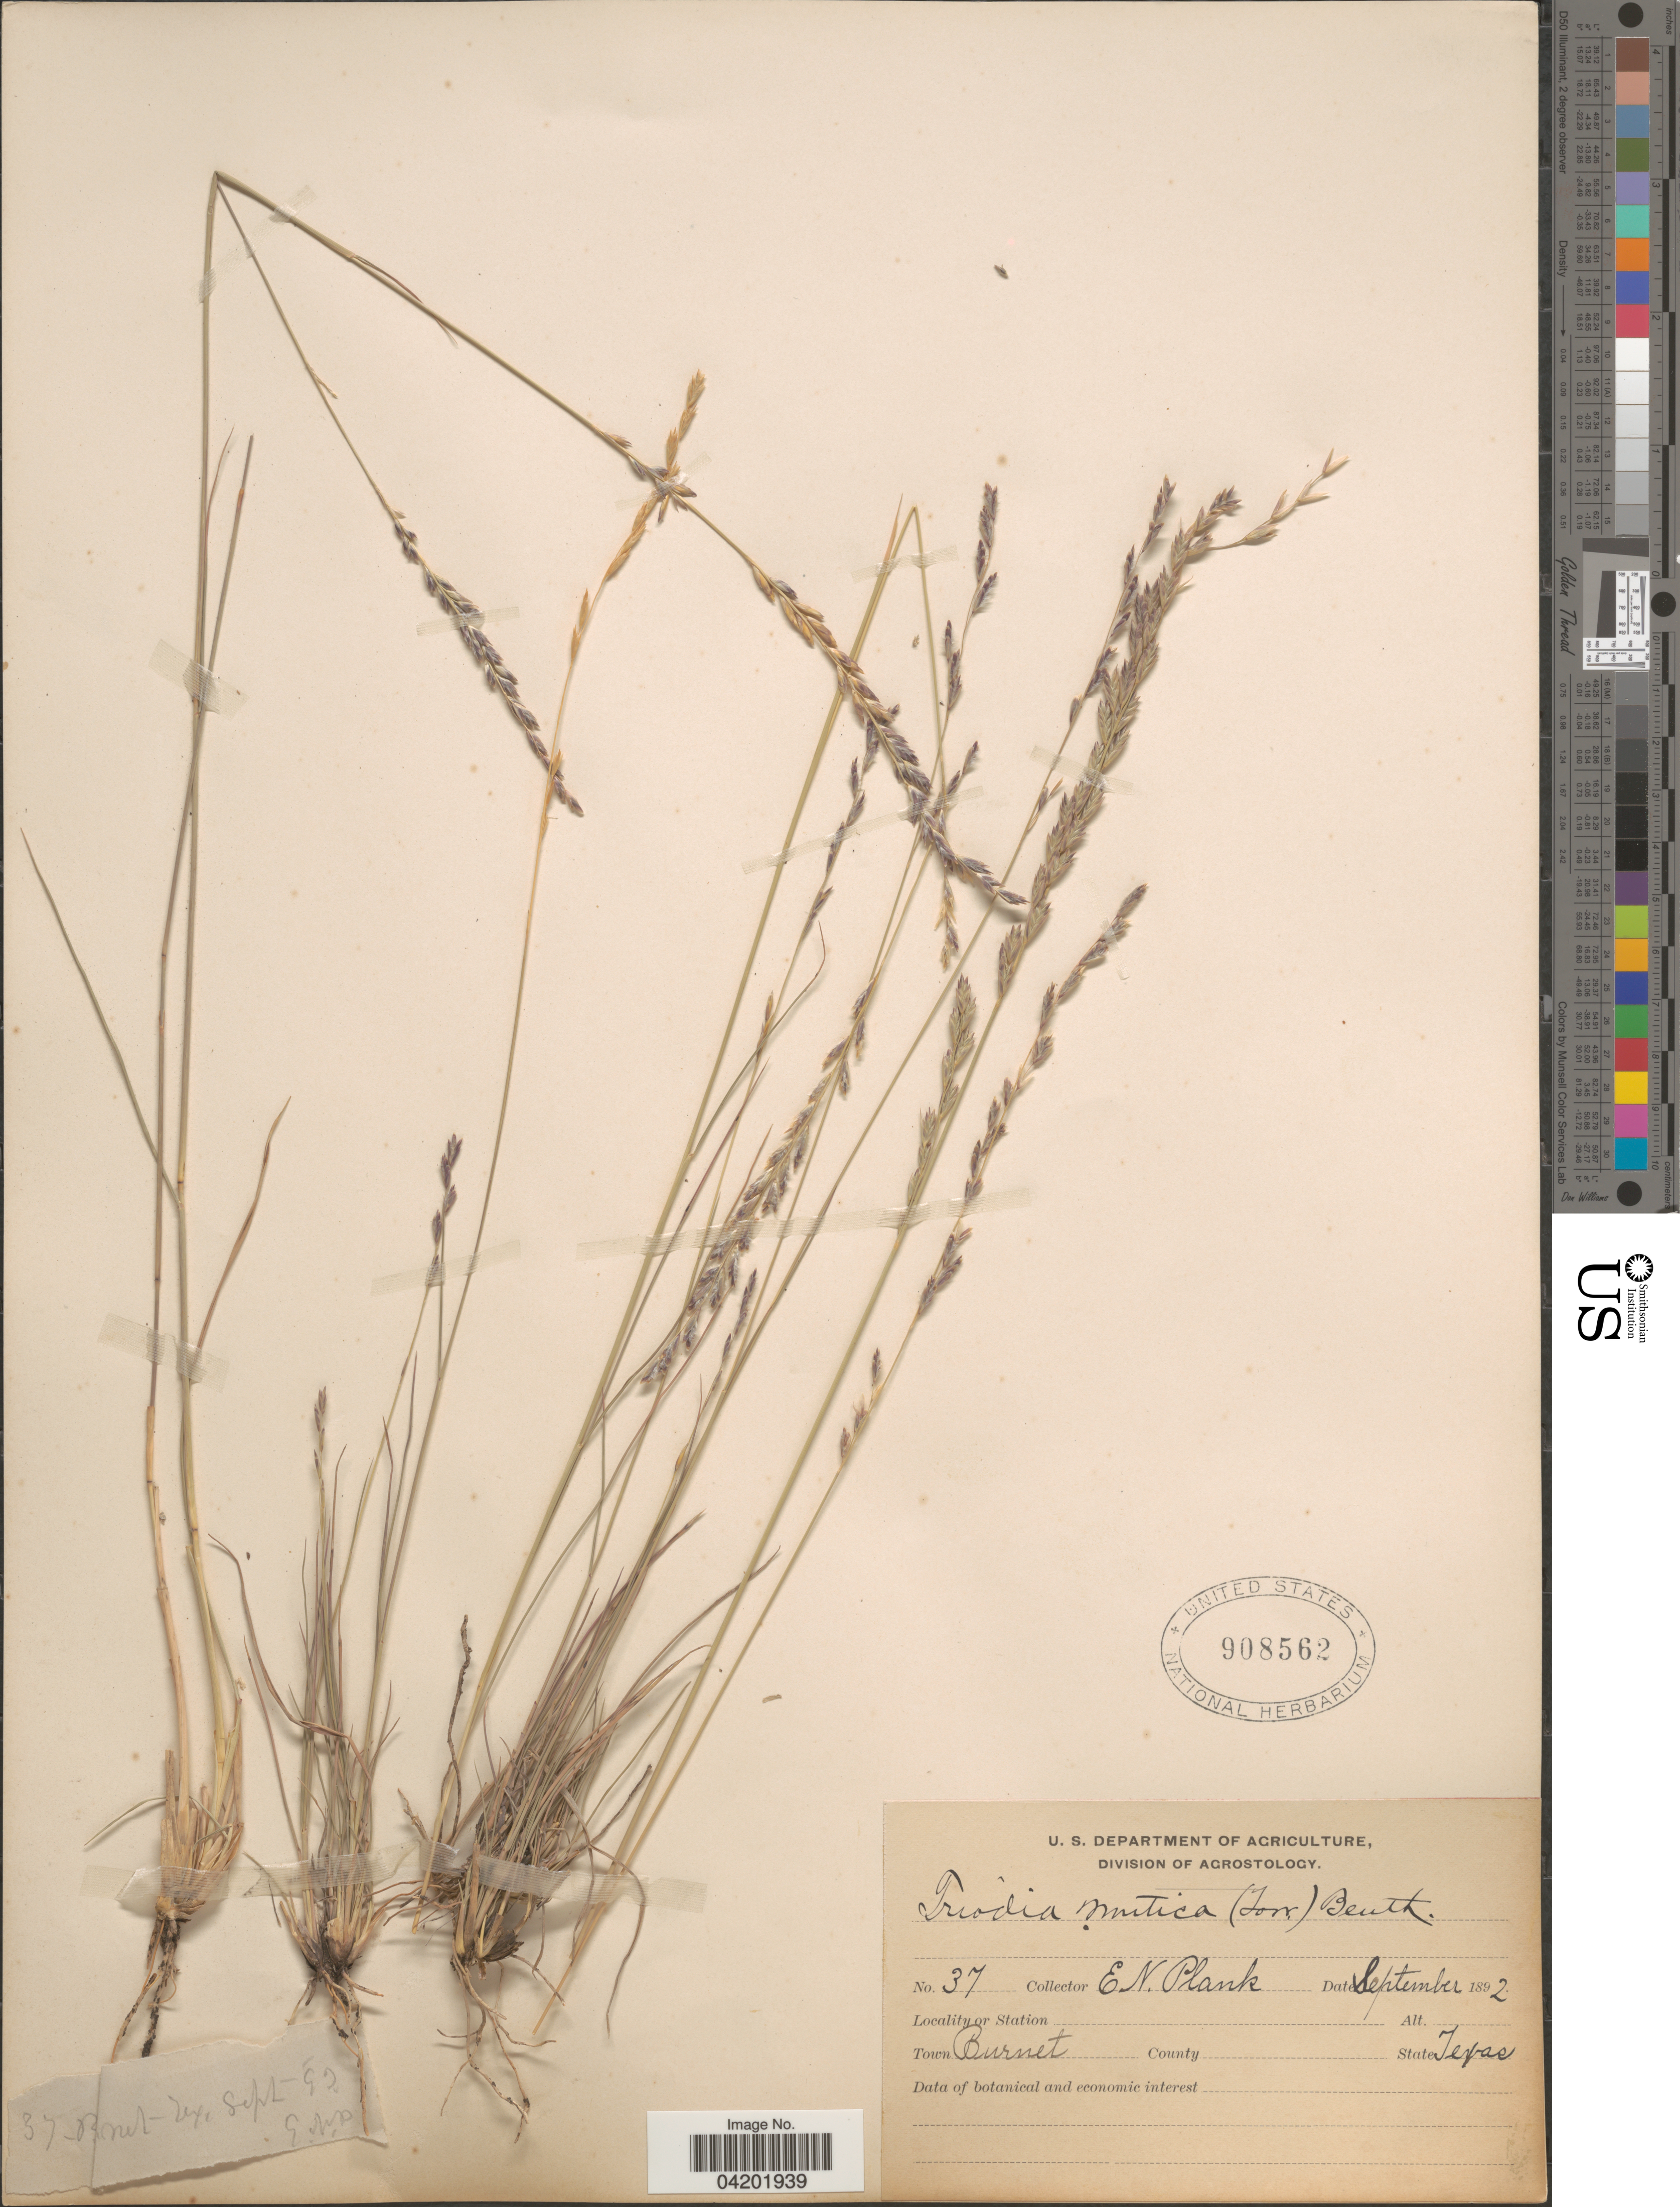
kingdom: Plantae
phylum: Tracheophyta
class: Liliopsida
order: Poales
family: Poaceae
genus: Tridentopsis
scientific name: Tridentopsis mutica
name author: (Torr.) P.M. Peterson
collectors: E. Plank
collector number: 37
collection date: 1892-09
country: United States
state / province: Texas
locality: Town Burnet.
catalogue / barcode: US 908562